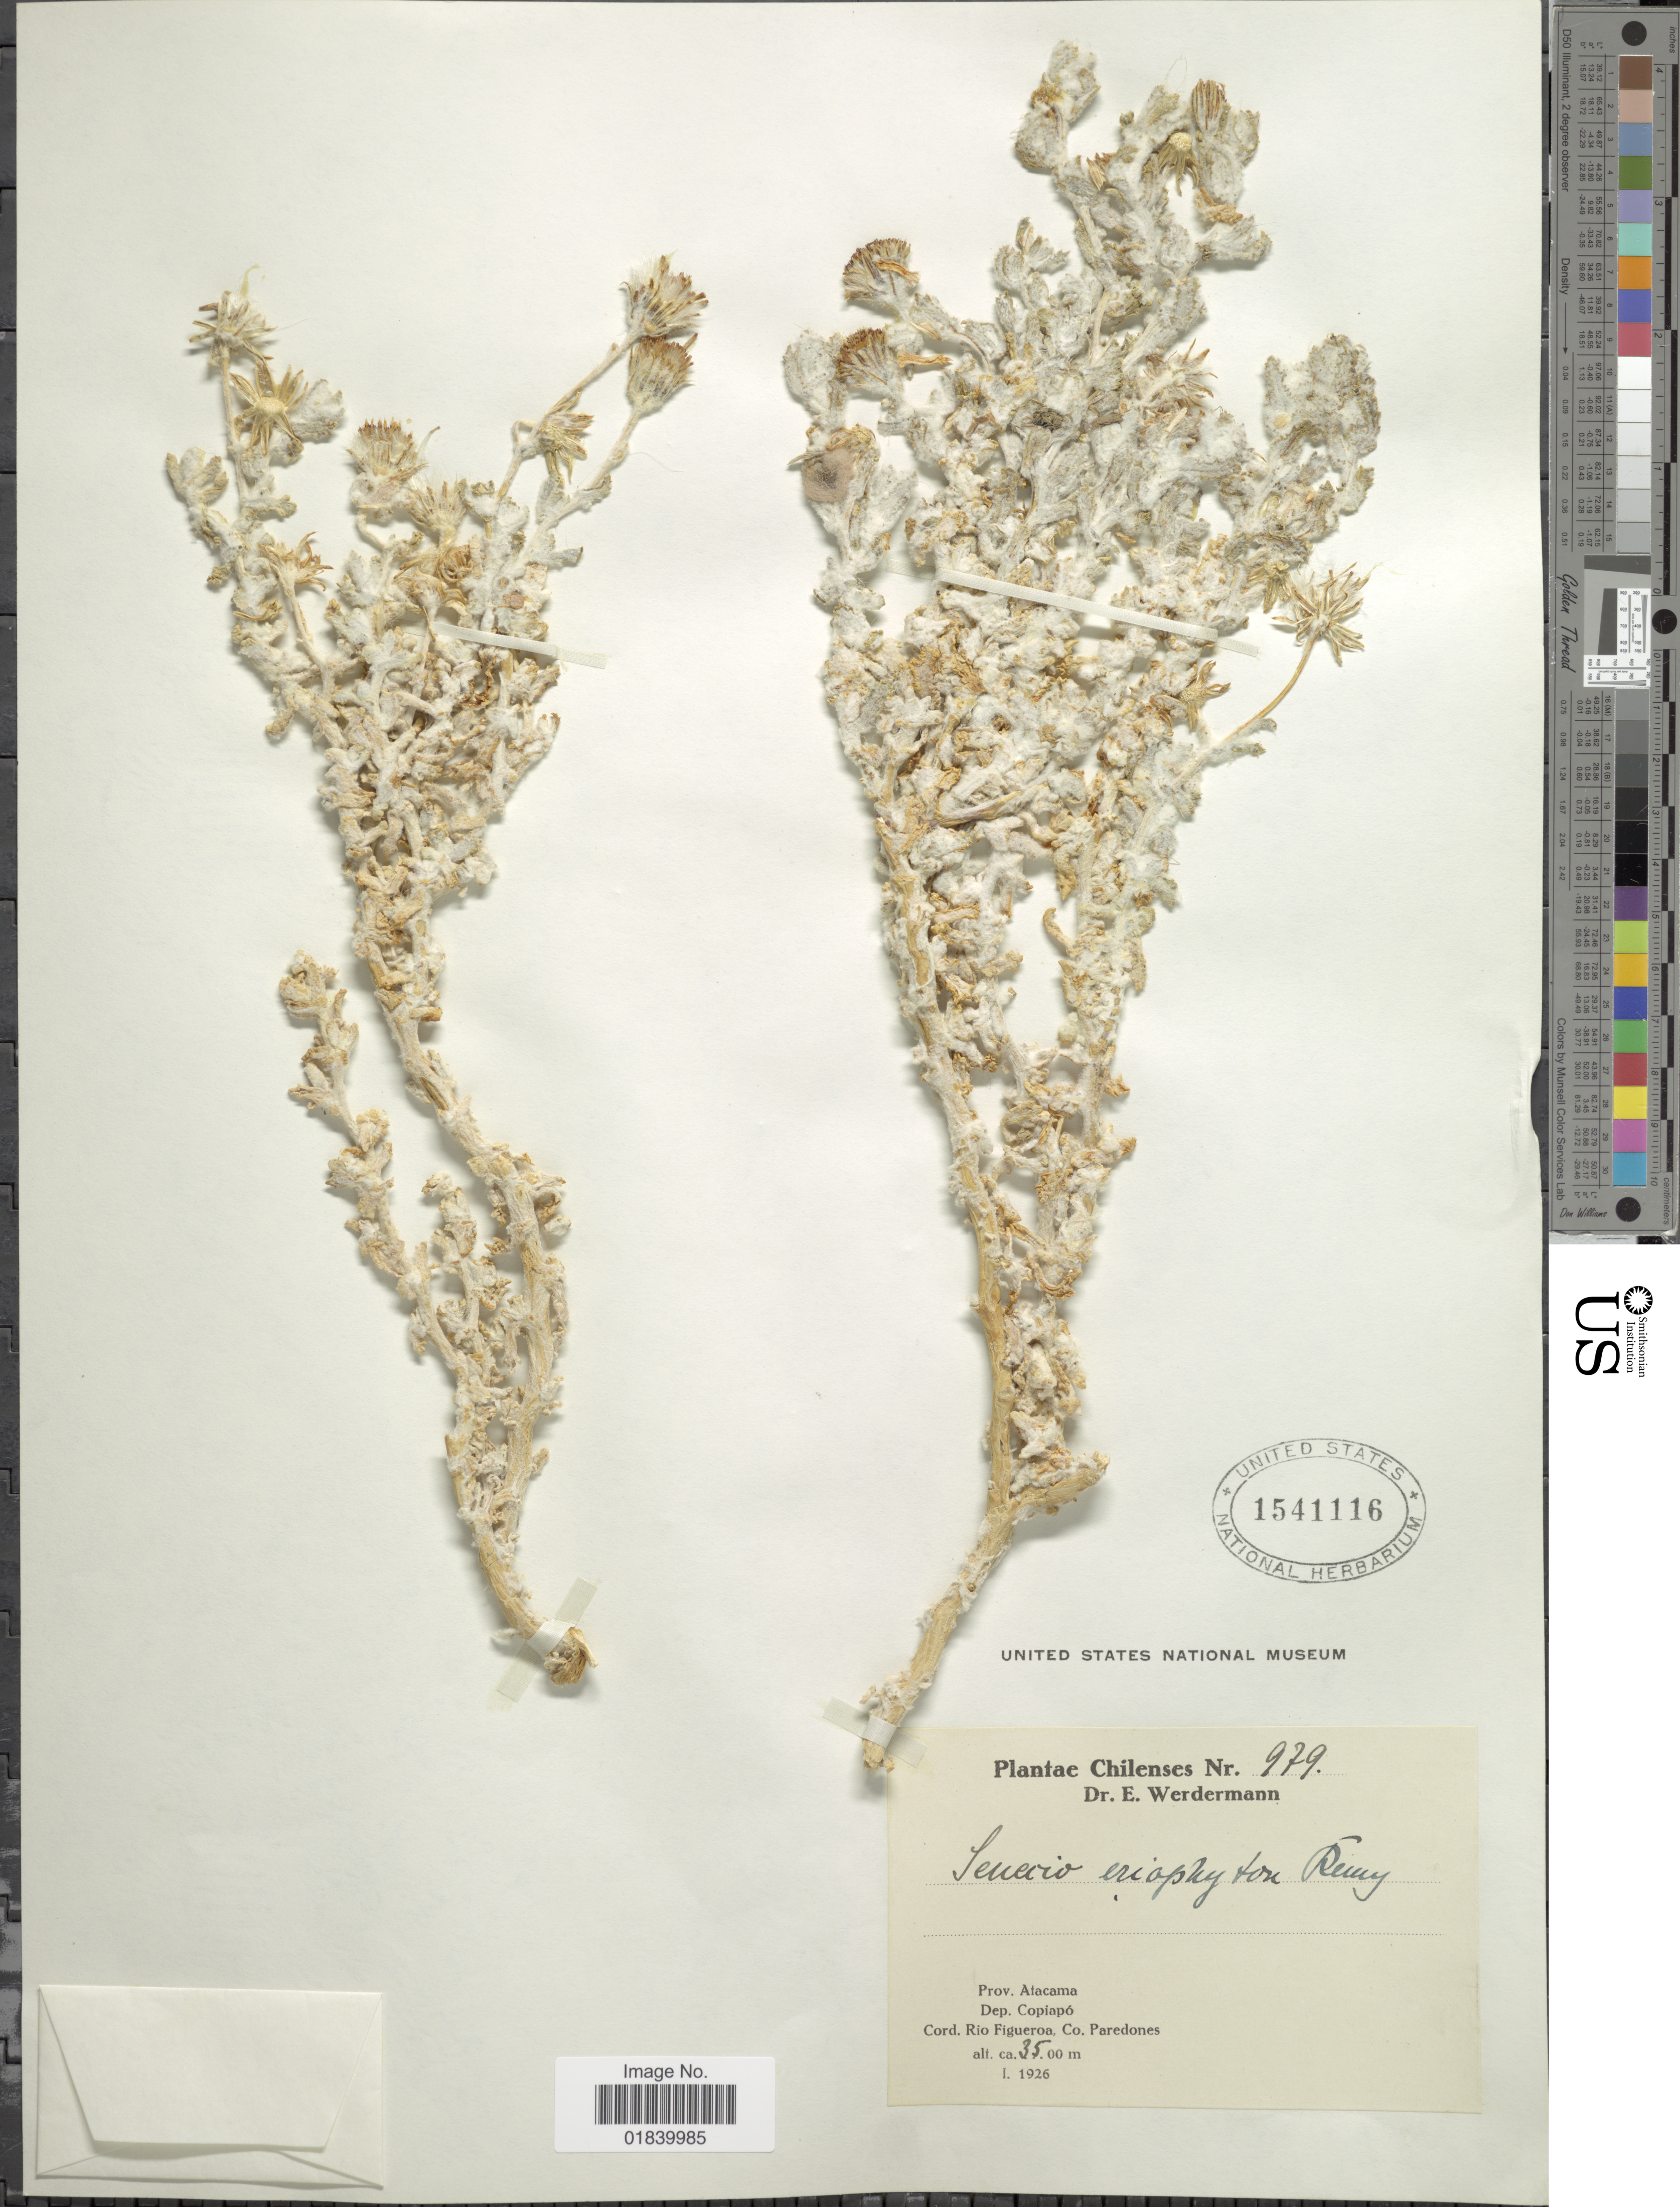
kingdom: Plantae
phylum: Tracheophyta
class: Magnoliopsida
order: Asterales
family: Asteraceae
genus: Senecio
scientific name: Senecio eriophyton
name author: J. Rémy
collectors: E. Werdermann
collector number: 979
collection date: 1926-11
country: Chile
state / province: Atacama (III)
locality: Prov. Atacama. Dep. Copiapo, Cord. Rio Figuerroa Co. Paredones.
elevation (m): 3500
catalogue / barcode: US 1541116